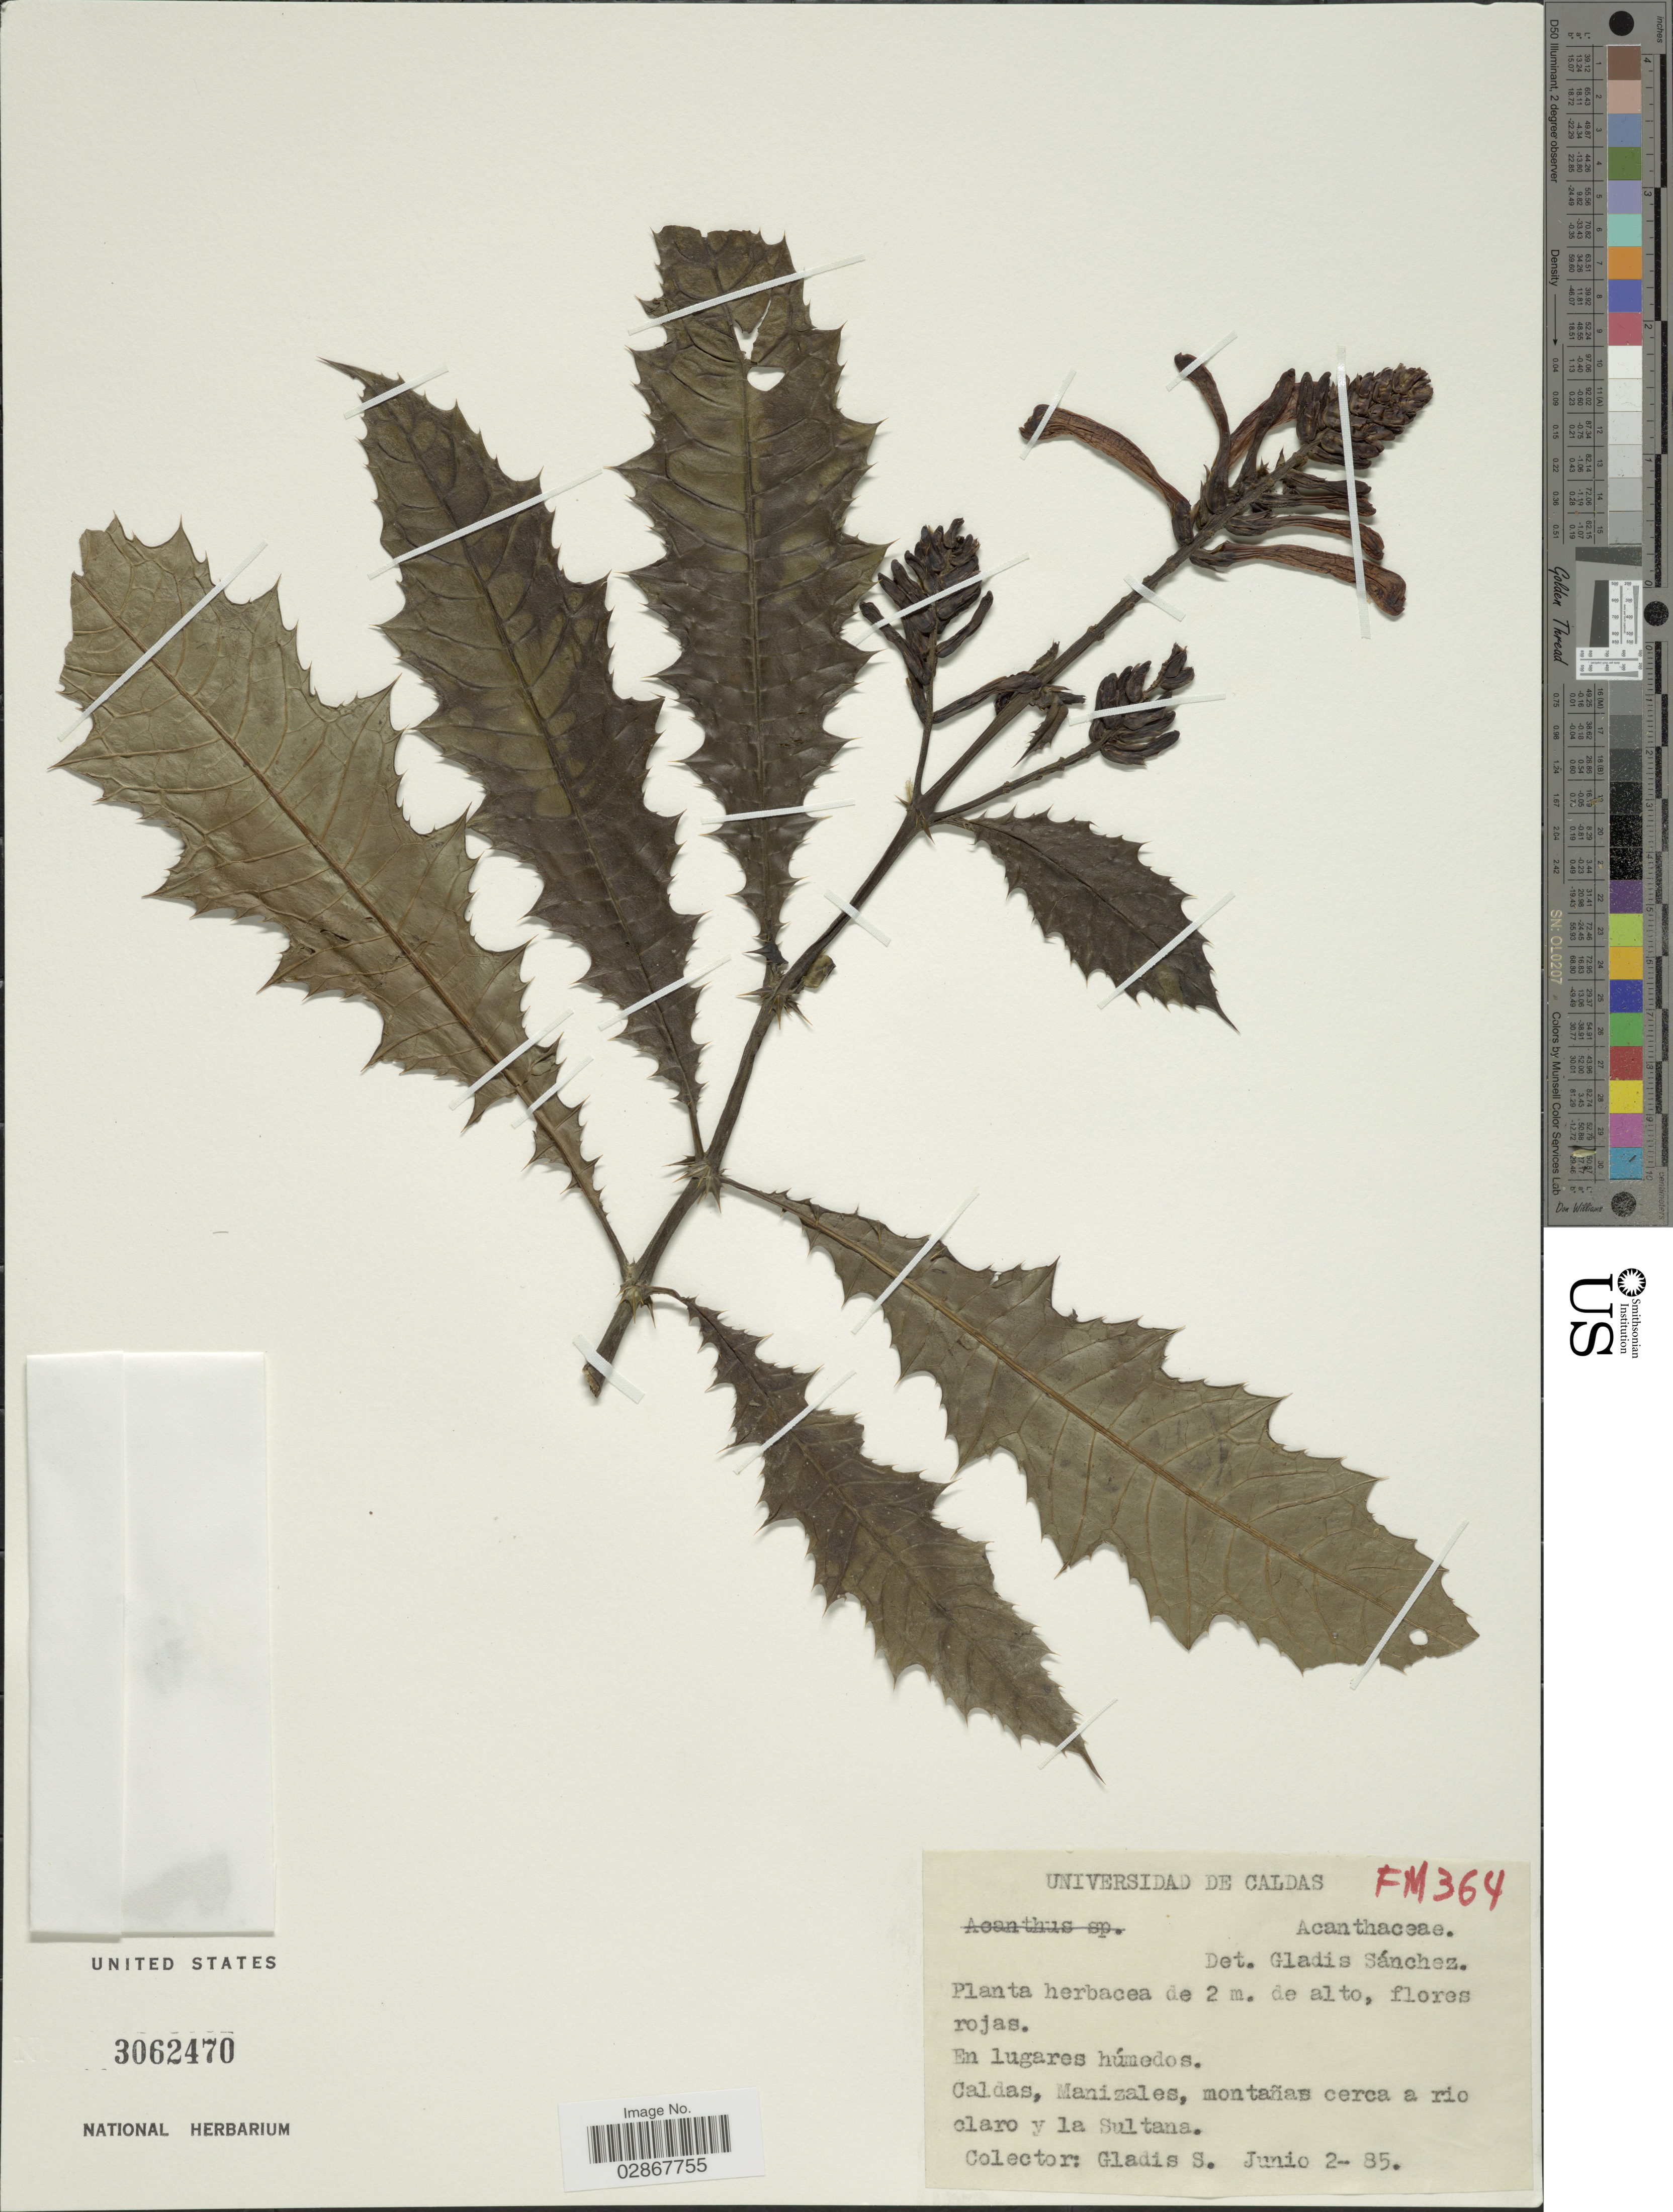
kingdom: Plantae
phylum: Tracheophyta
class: Magnoliopsida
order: Lamiales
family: Acanthaceae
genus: Aphelandra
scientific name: Aphelandra runcinata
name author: Klotzsch ex Nees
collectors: -. Gladis S.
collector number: FM364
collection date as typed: Transcribed d/m/y: 2/6/85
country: Colombia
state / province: Caldas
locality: Manizales, montañas cerca a rio claro y la Sultana.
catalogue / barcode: US 3062470